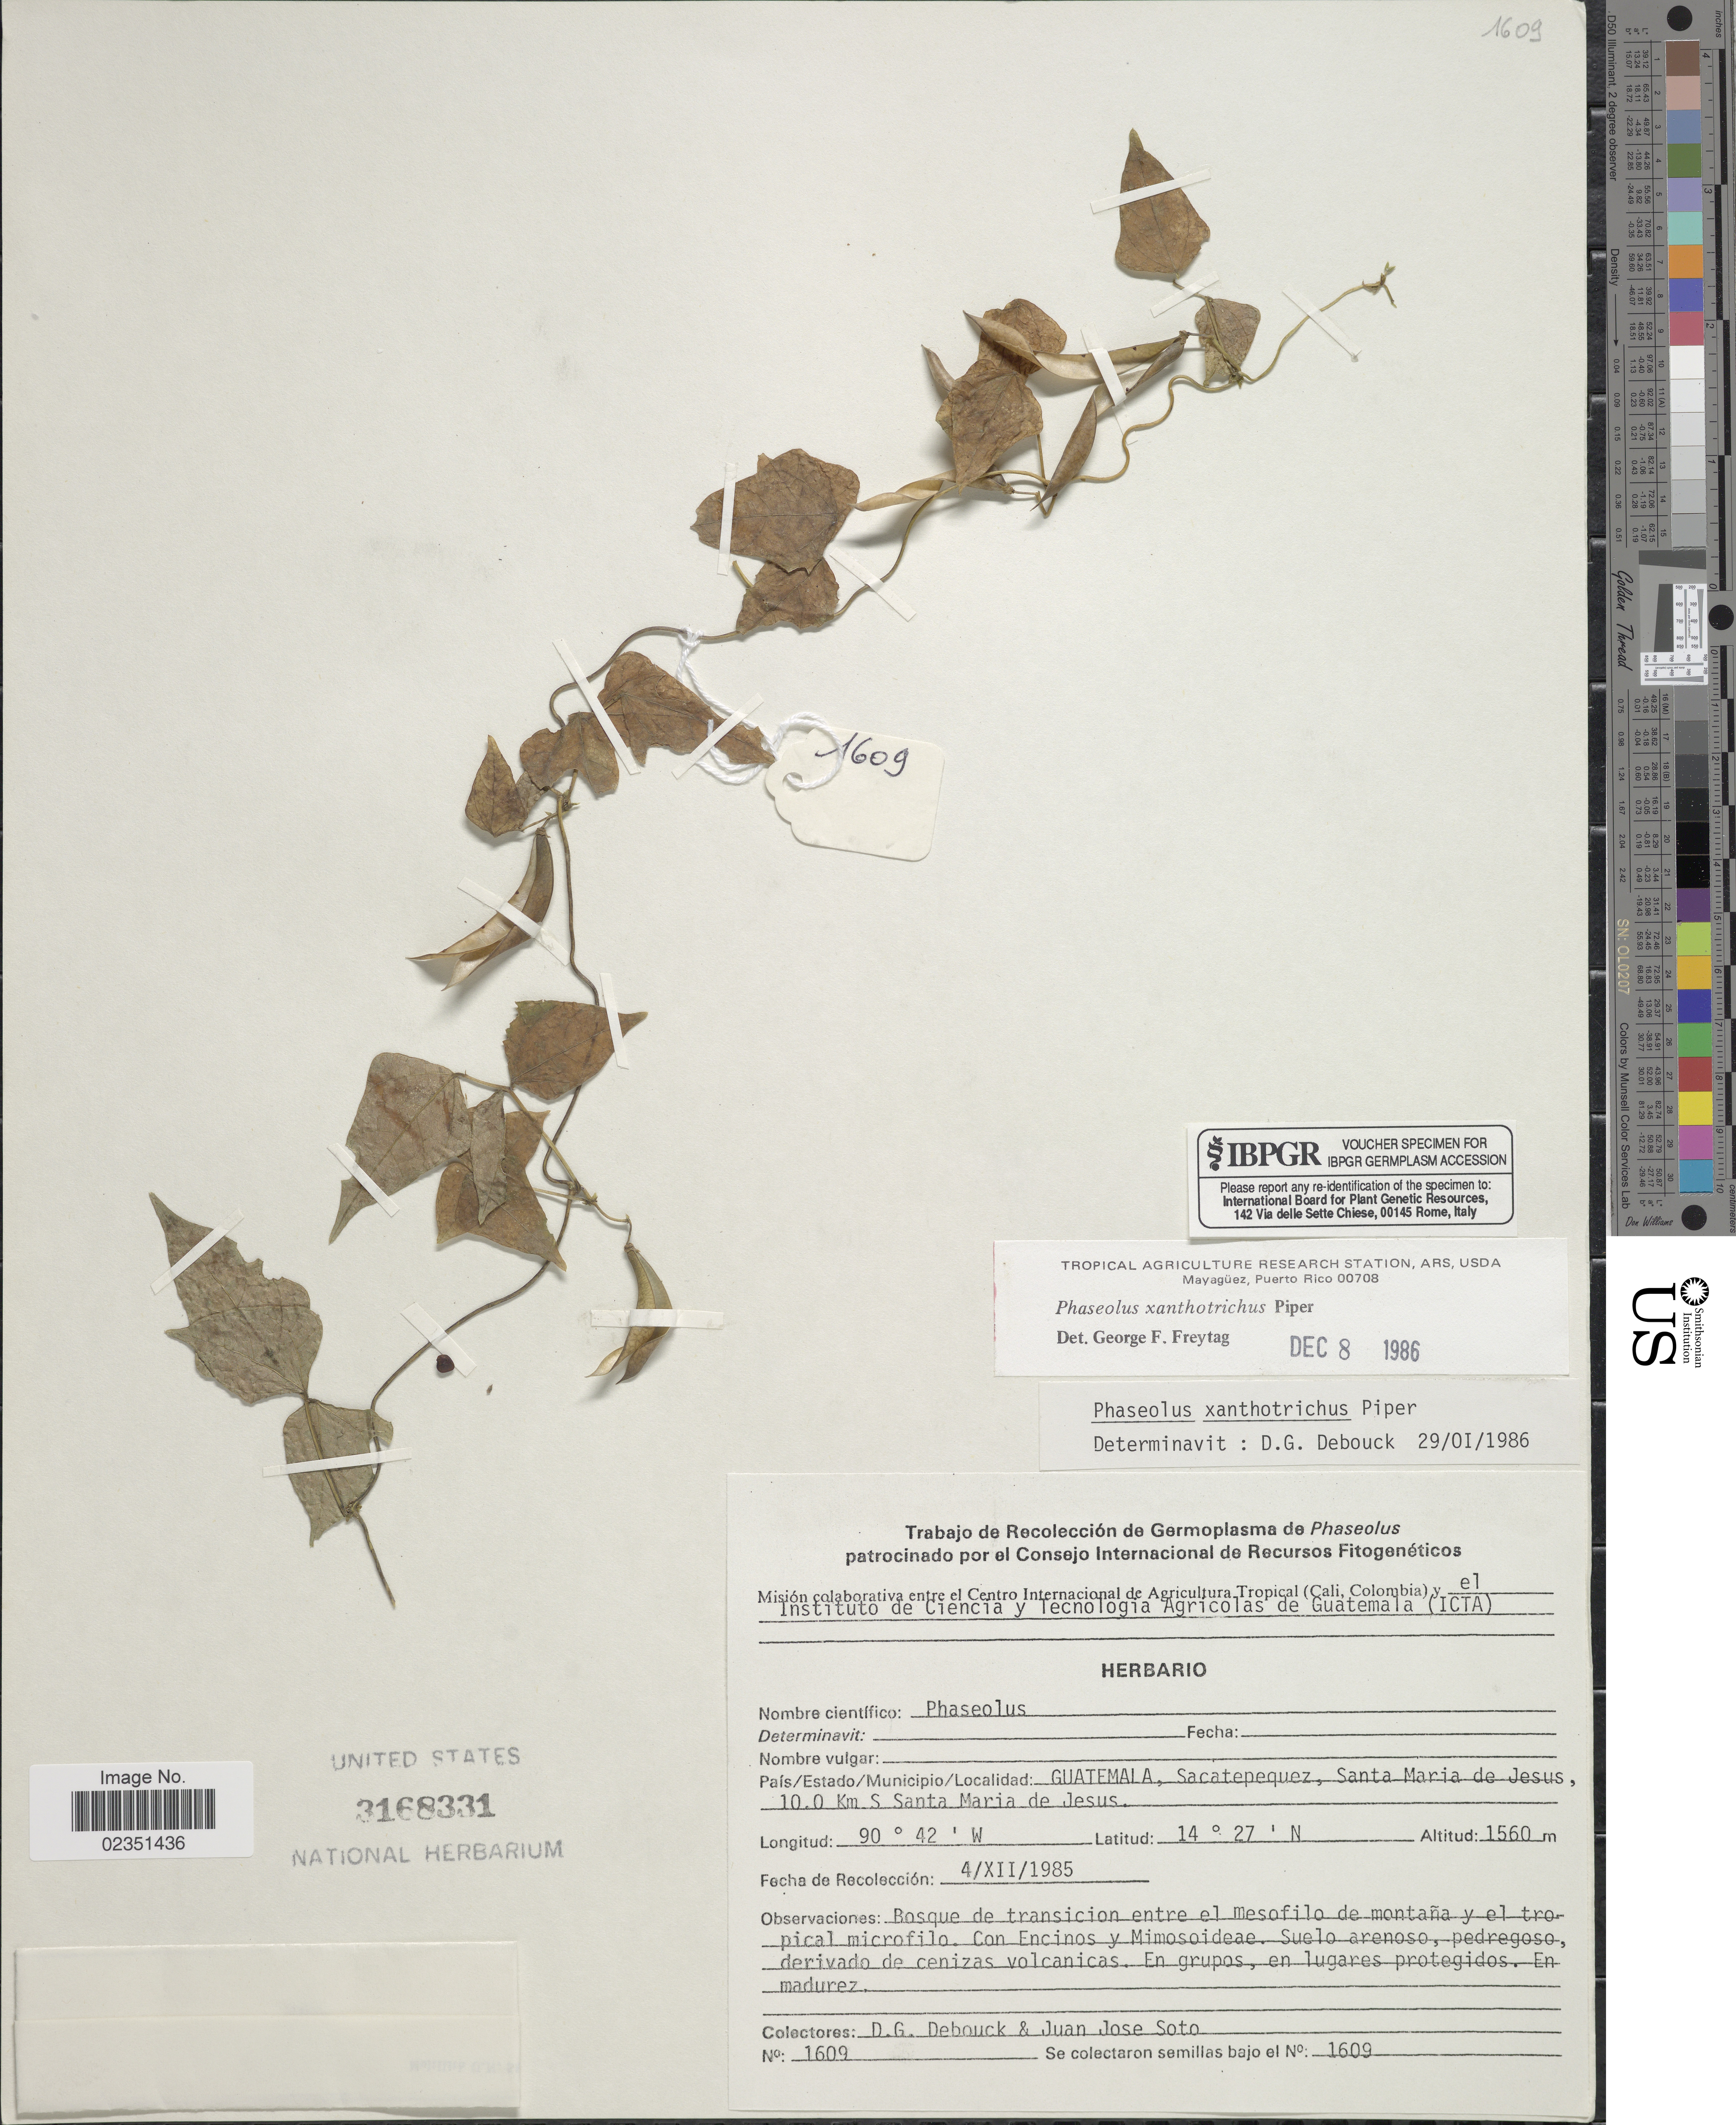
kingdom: Plantae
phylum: Tracheophyta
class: Magnoliopsida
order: Fabales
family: Fabaceae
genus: Phaseolus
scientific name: Phaseolus xanthotrichus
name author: Piper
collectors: D. Debouck & J. Soto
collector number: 1609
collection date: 1985-12-04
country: Guatemala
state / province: Sacatepéquez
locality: Santa Maria de Jesus, 10.0 Km S Santa Maria de Jesus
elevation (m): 1560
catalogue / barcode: US 3168331